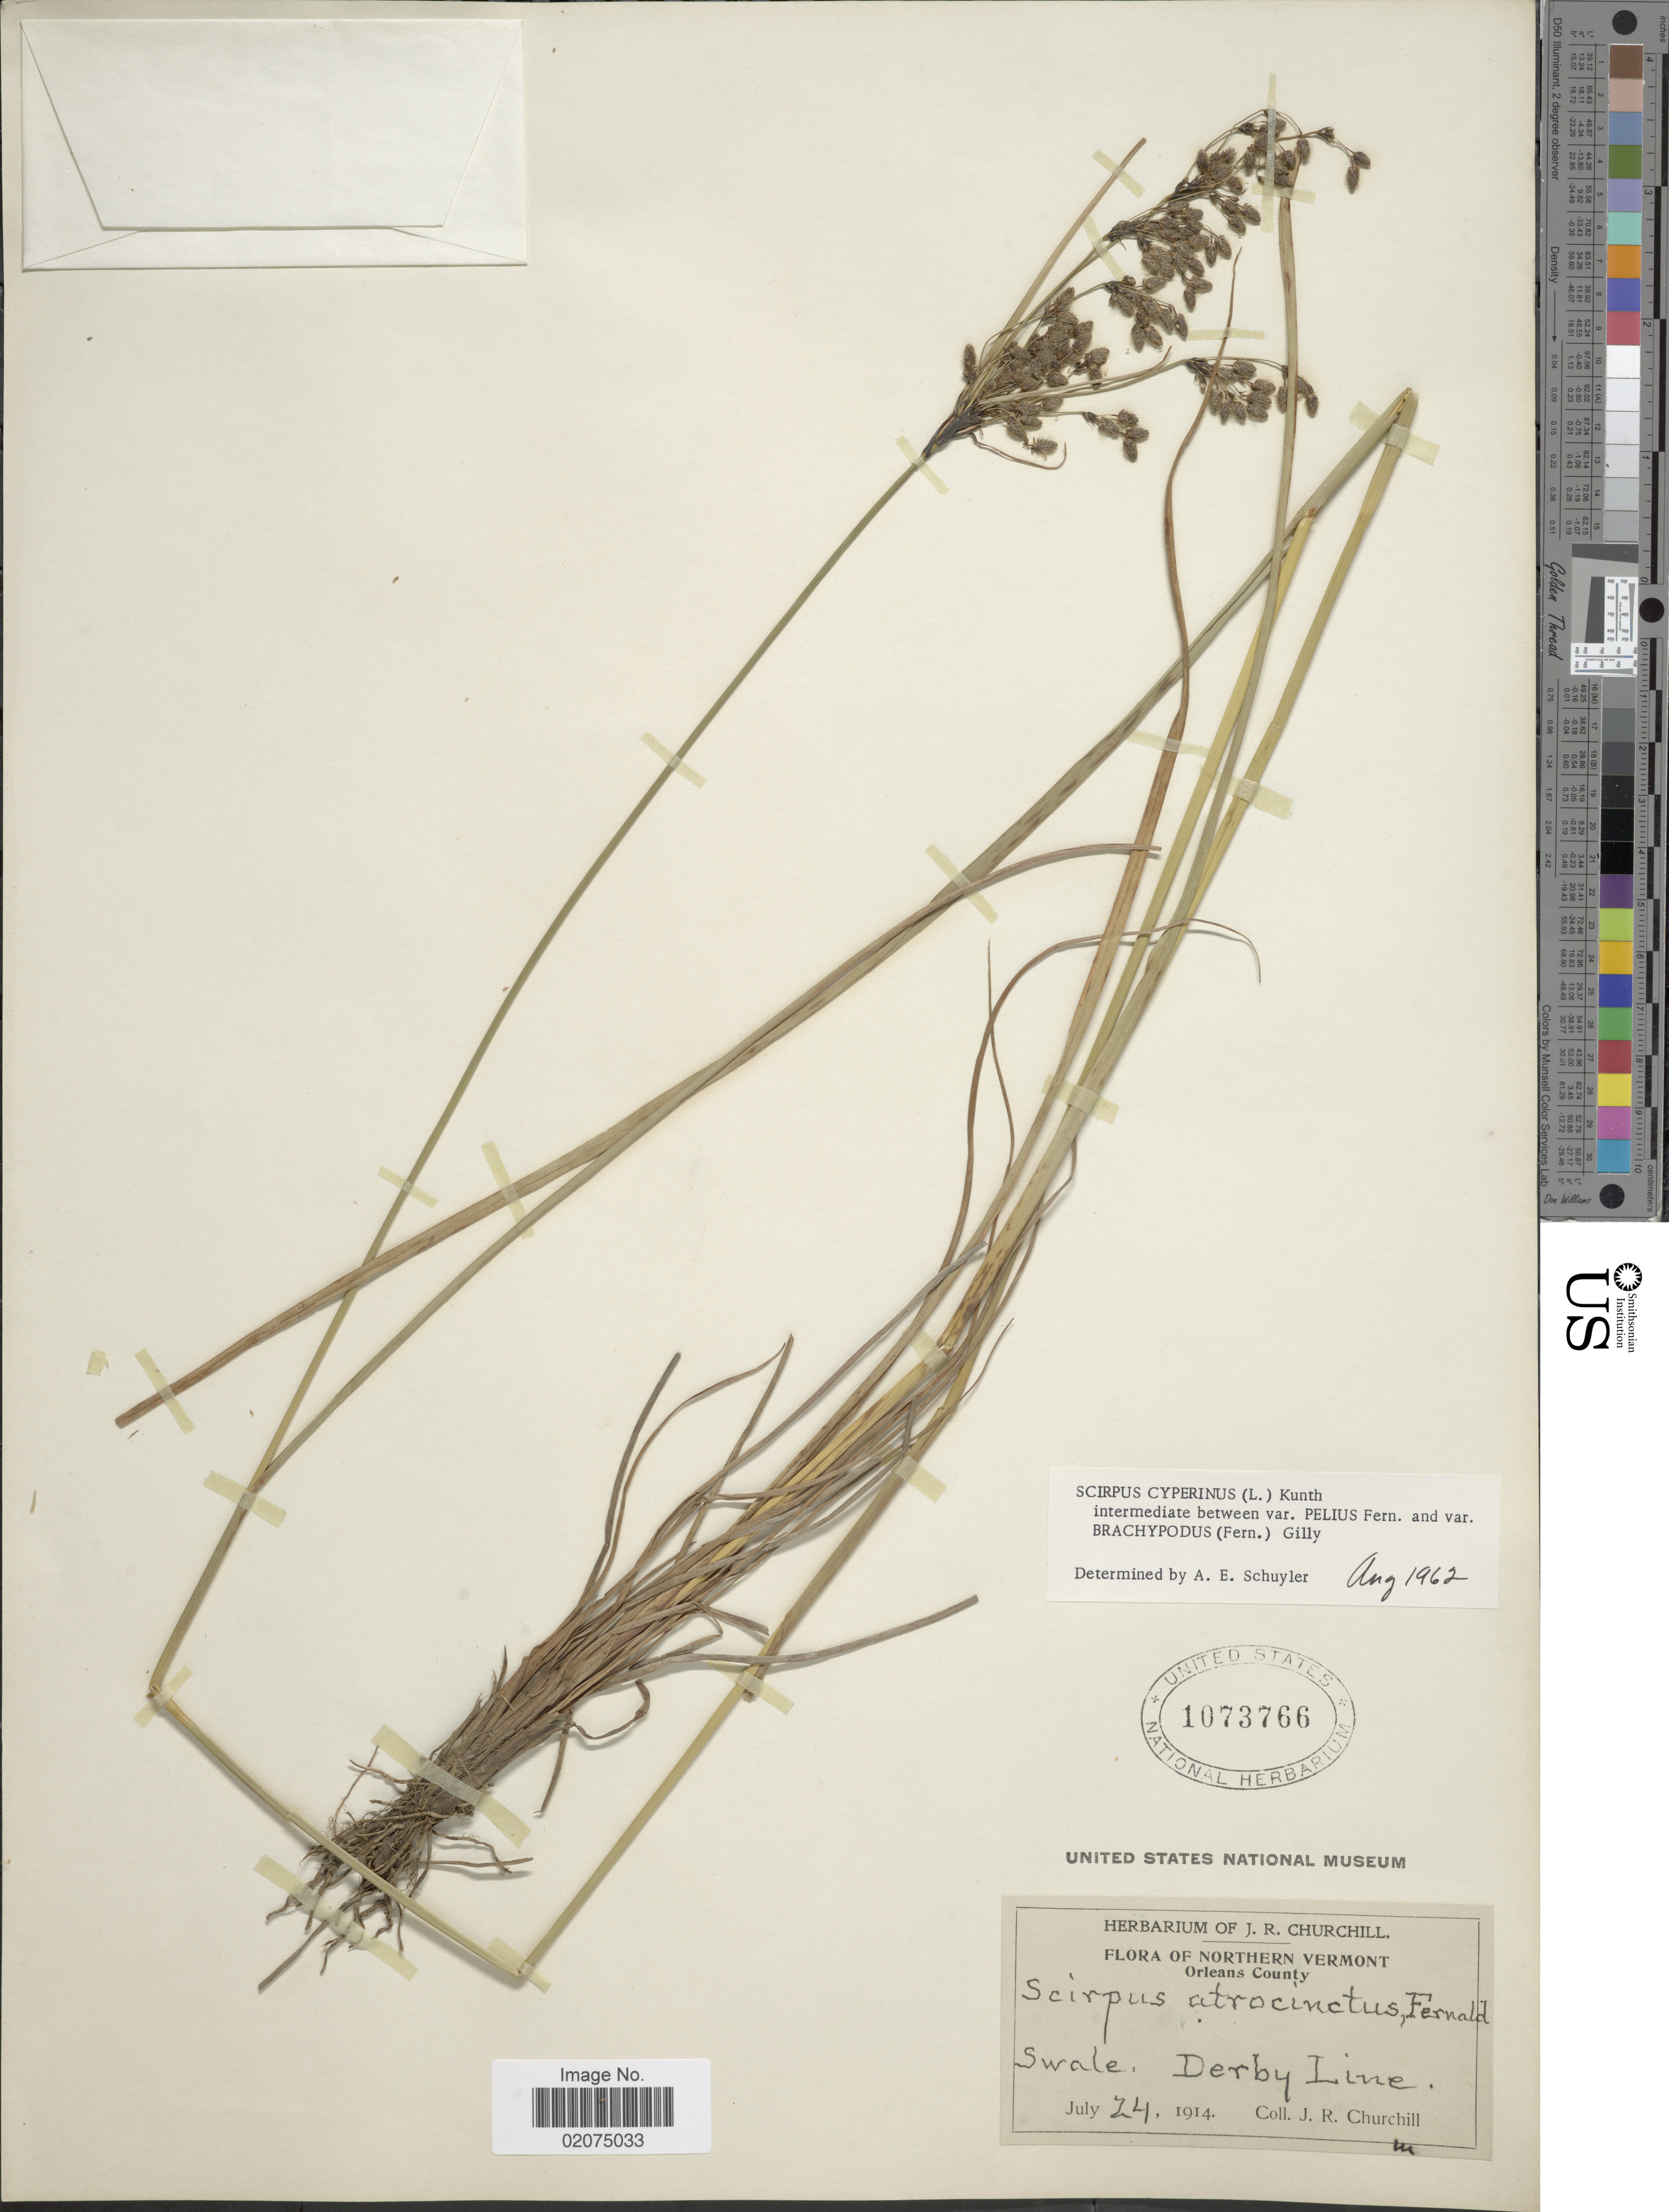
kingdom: Plantae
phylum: Tracheophyta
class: Liliopsida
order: Poales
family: Cyperaceae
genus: Scirpus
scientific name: Scirpus cyperinus (L.) Kunth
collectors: J. Churchill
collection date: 1914-07-24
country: United States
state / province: Vermont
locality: Northern Vermont, Orleans County, Swale, Derby Line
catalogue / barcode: US 1073766